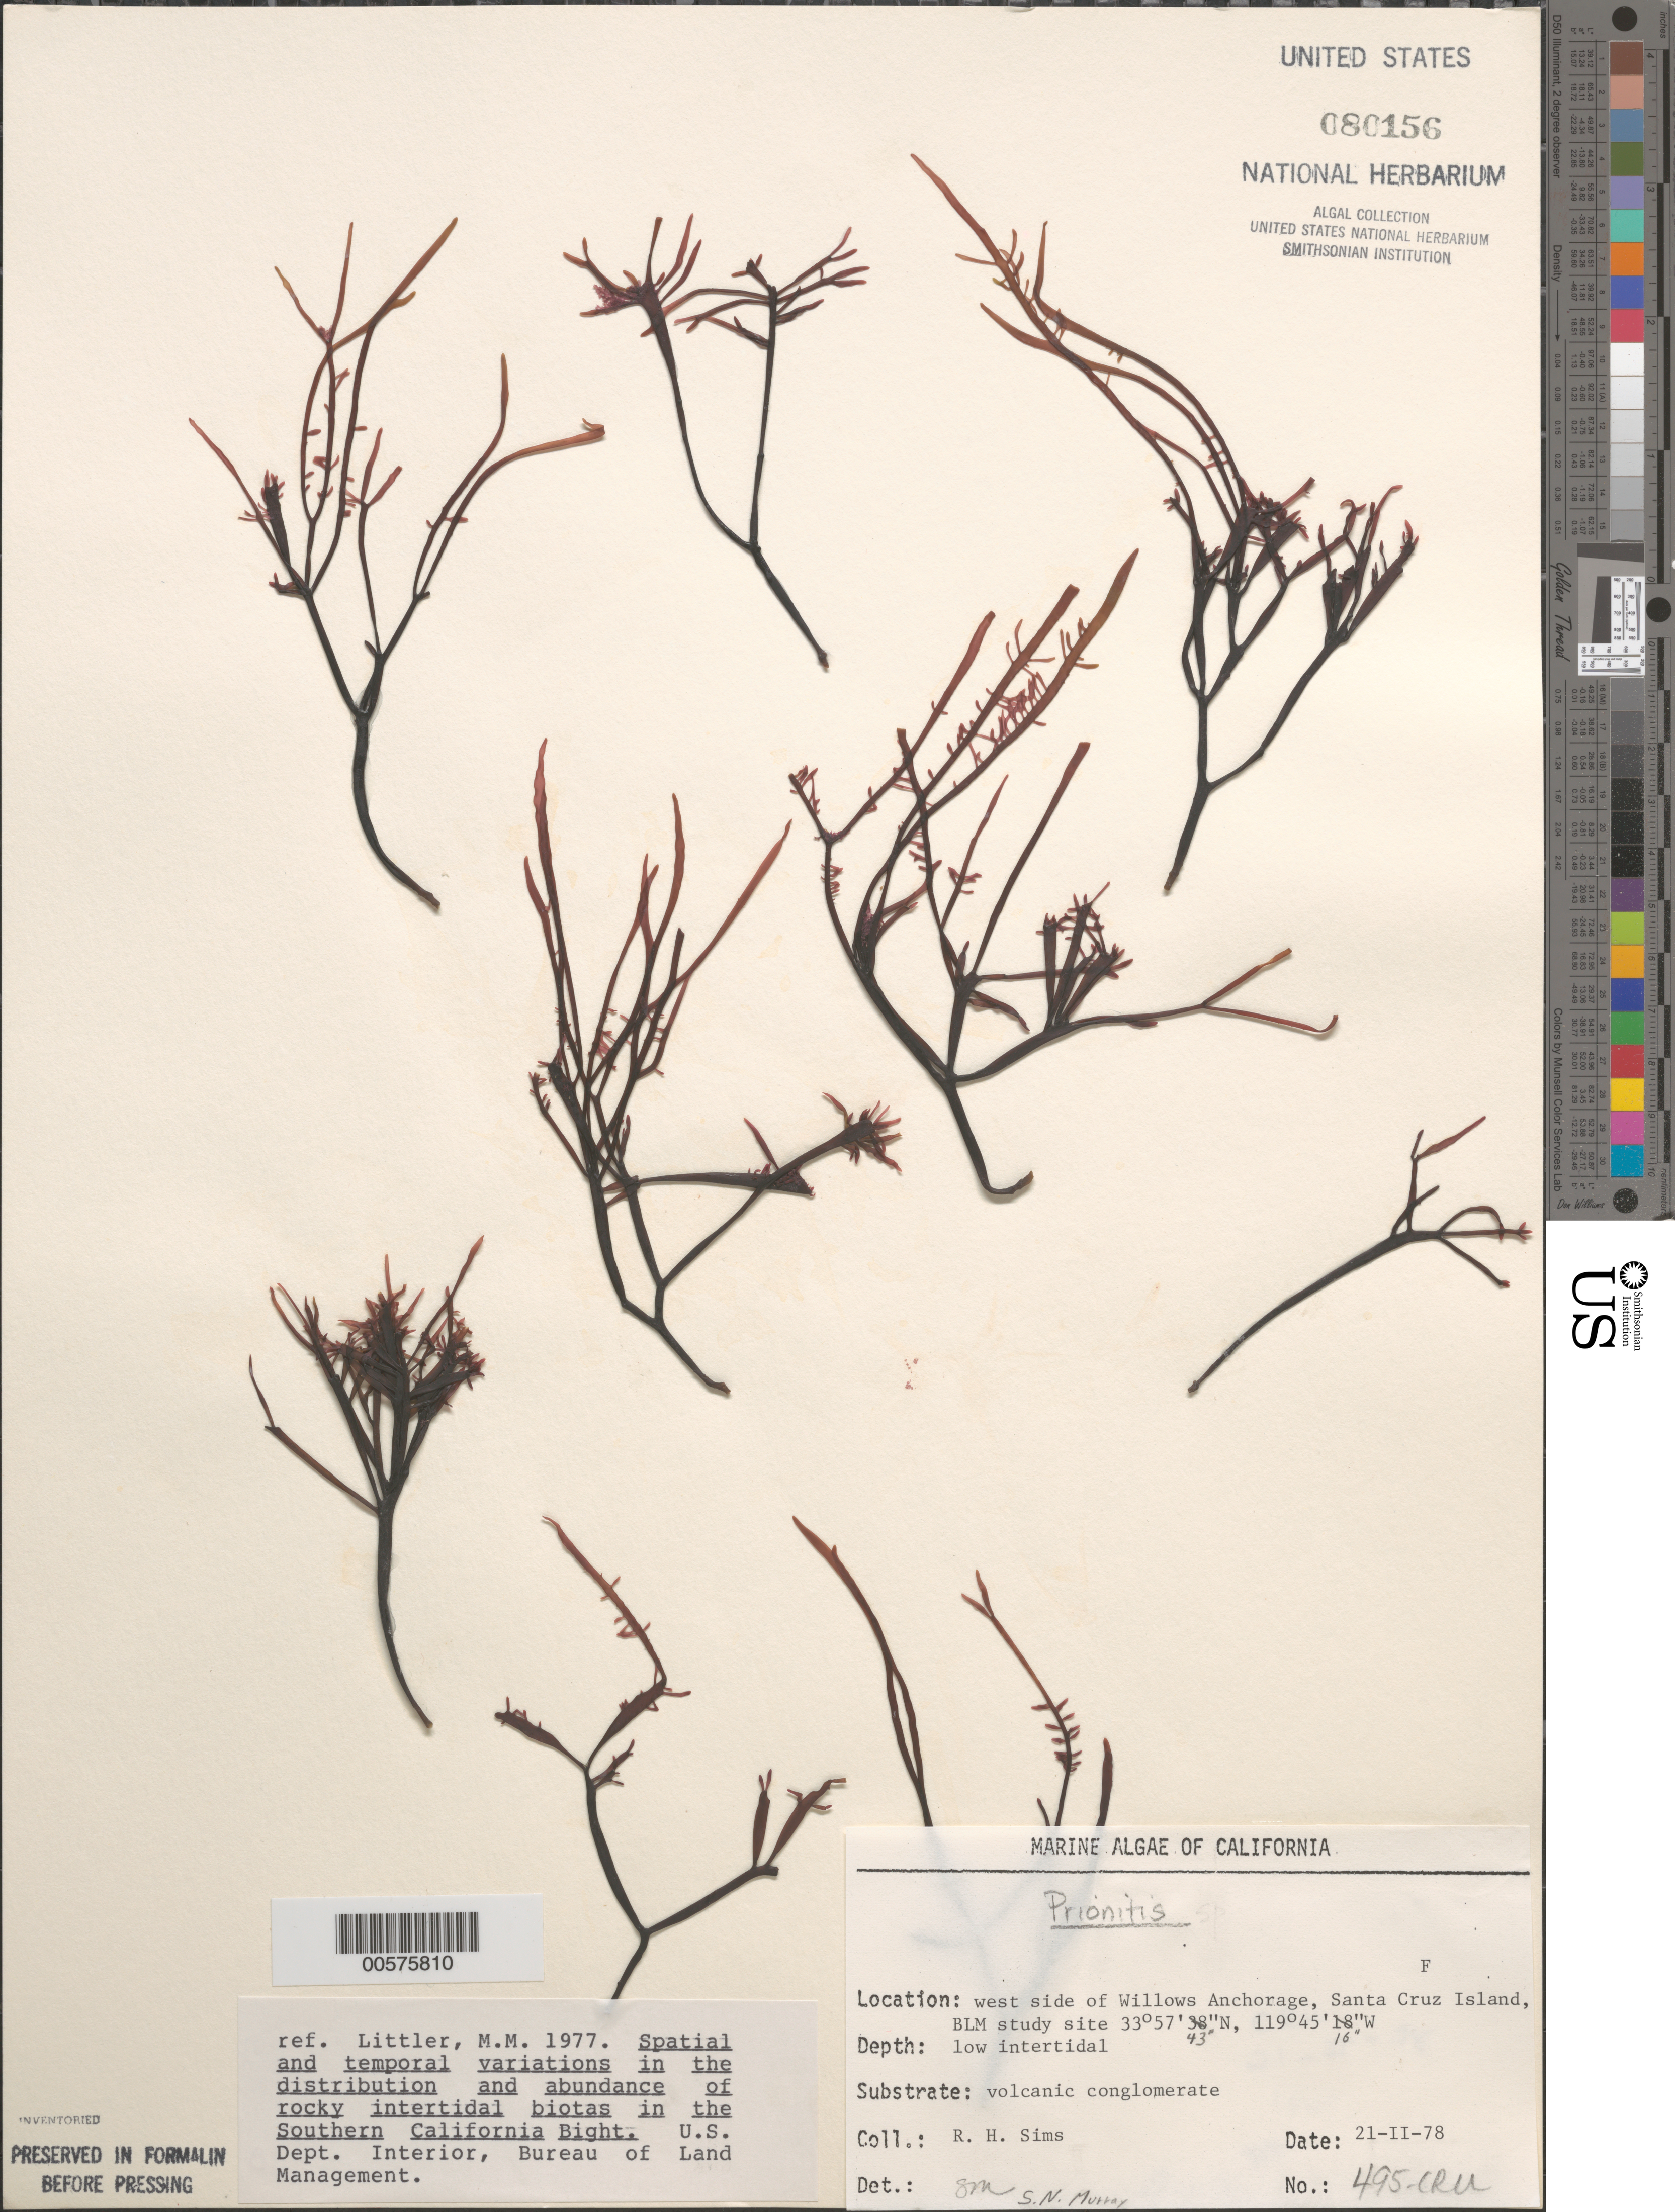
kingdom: Plantae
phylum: Rhodophyta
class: Florideophyceae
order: Cryptonemiales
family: Cryptonemiaceae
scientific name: Prionitis sp.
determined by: Murray, S. N.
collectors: R. H. Sims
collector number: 495-cru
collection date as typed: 21 Feb 1978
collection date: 1978-02-21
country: United States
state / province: California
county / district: Santa Barbara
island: Santa Cruz Island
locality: Willows Anchorage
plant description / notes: BLM-SOCALBIGHT Rocky Intertidal Survey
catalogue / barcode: US 80156